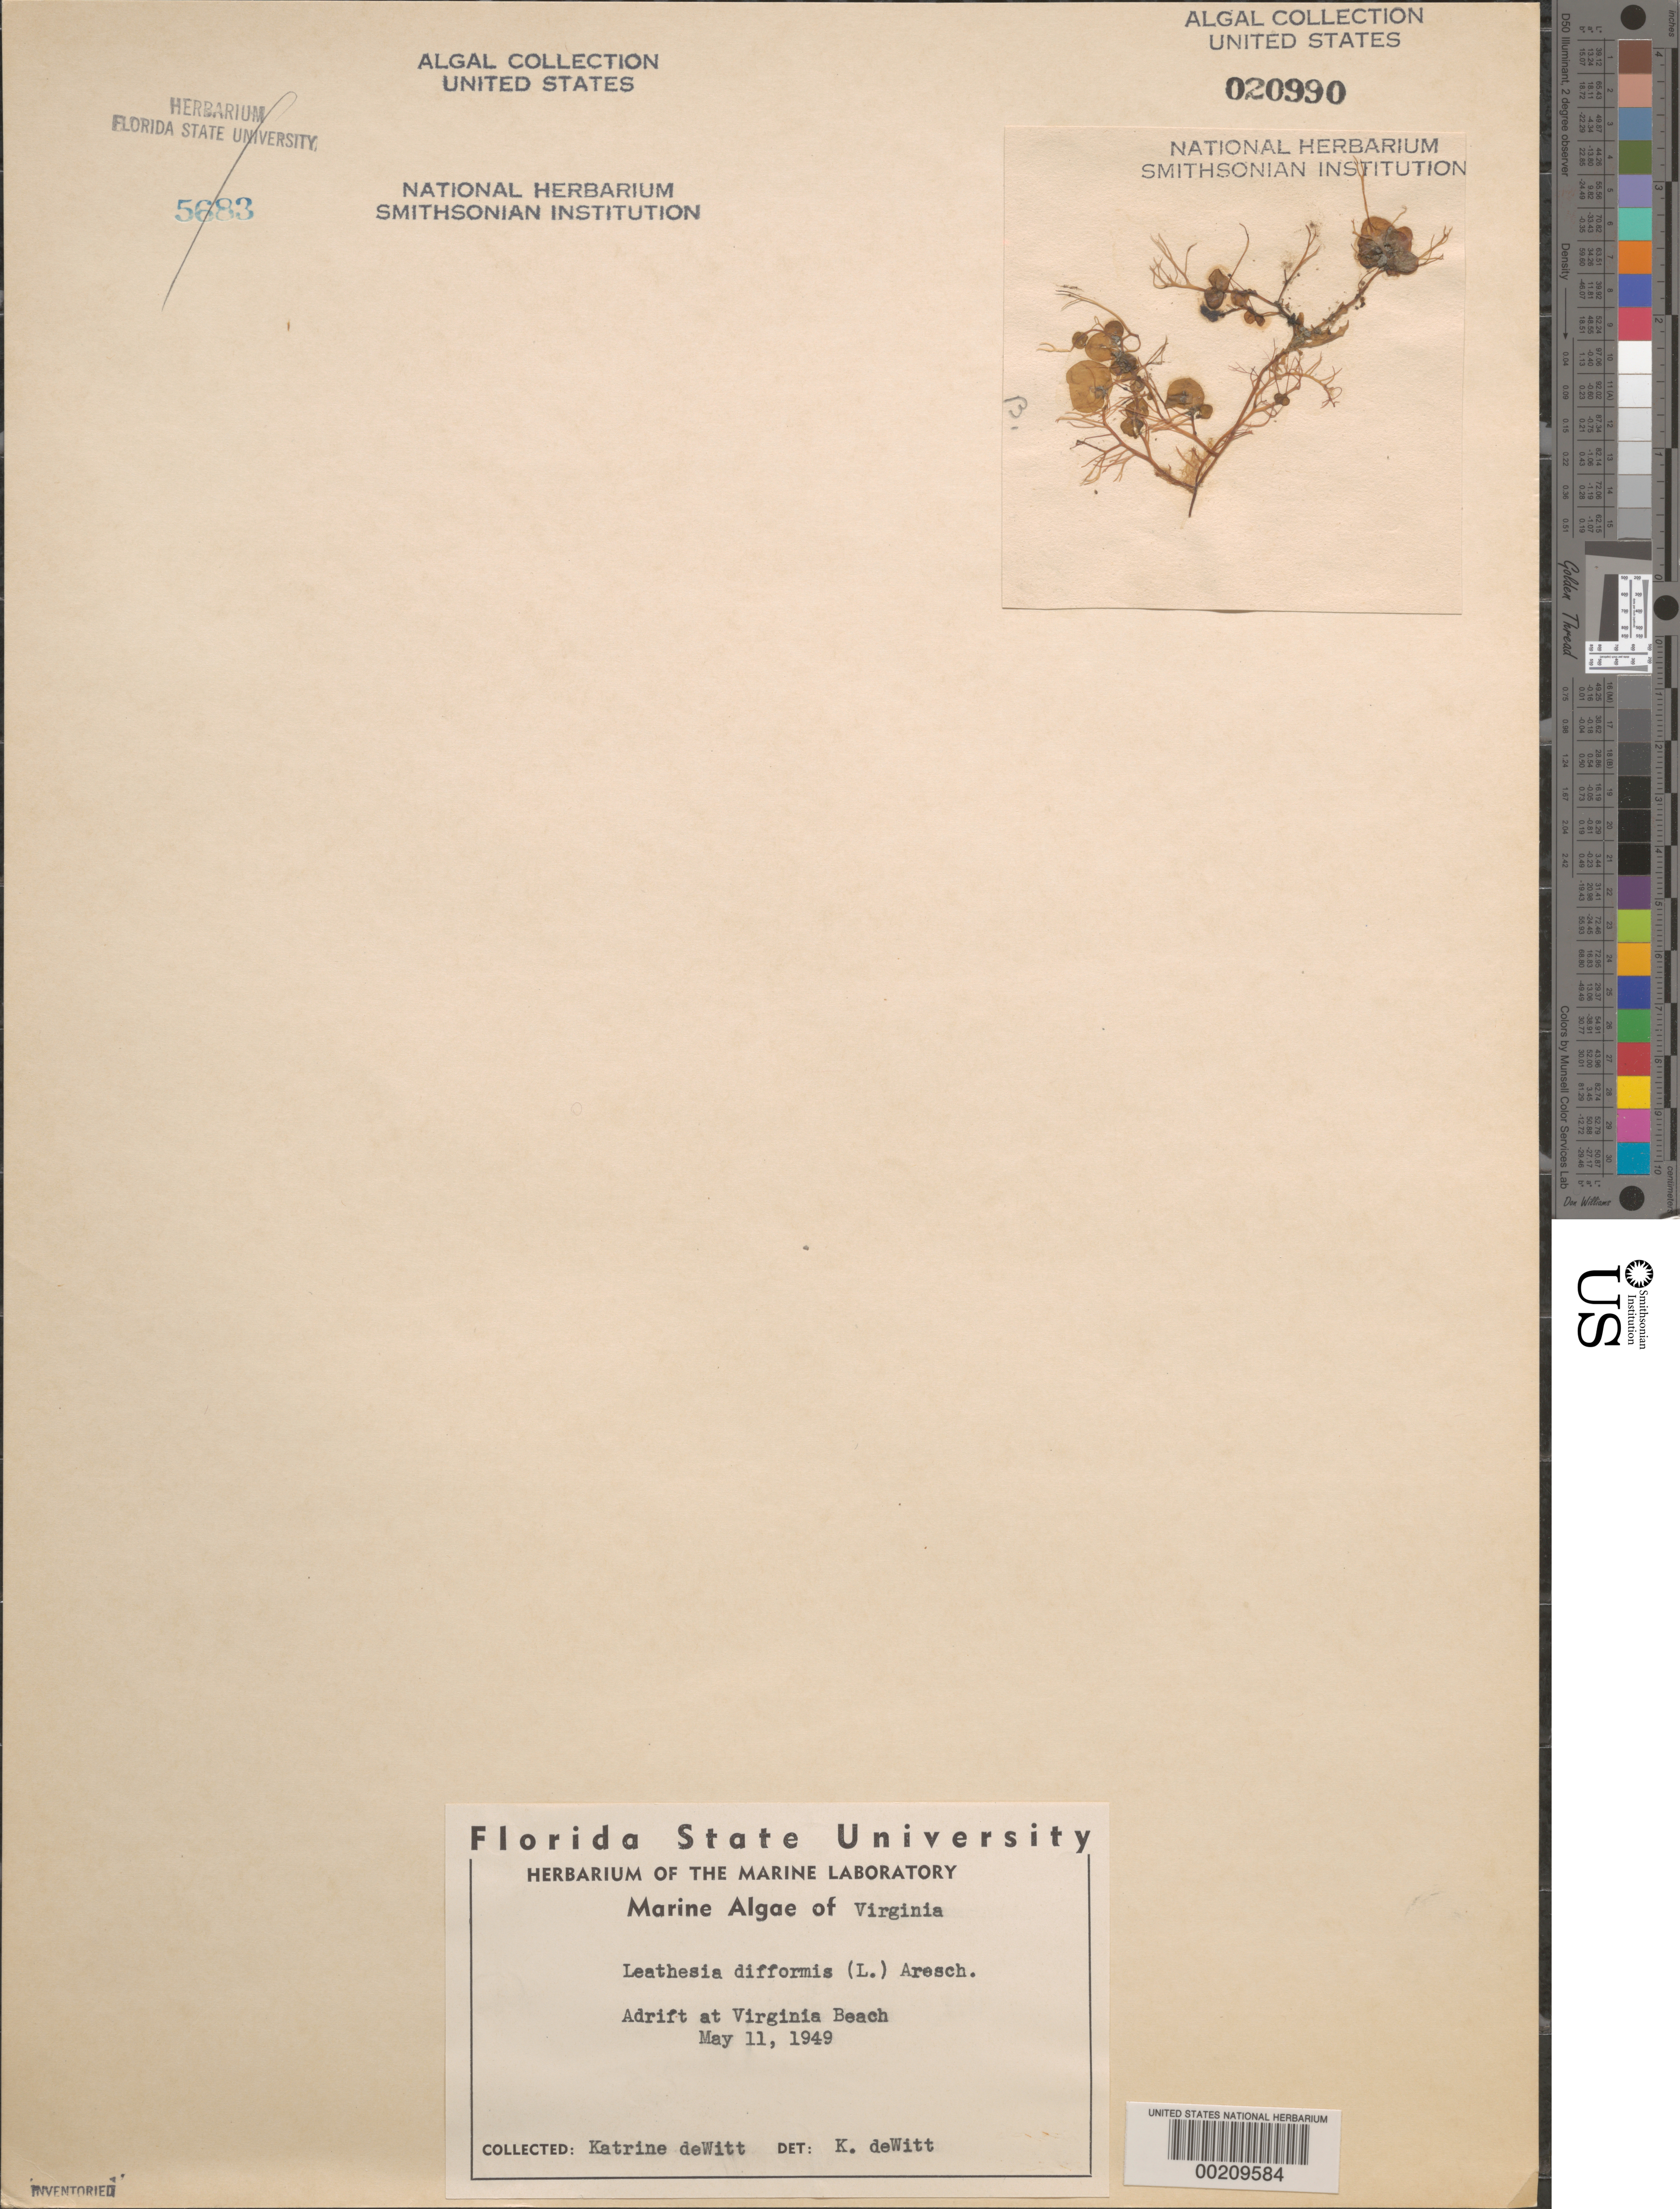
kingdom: Chromista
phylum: Ochrophyta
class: Phaeophyceae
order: Ectocarpales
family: Chordariaceae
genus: Leathesia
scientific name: Leathesia difformis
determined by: deWitt, K.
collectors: K. deWitt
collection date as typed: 11 May 1949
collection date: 1949-05-11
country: United States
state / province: Virginia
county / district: City of Virginia Beach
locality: Virginia Beach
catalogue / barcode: US 20990